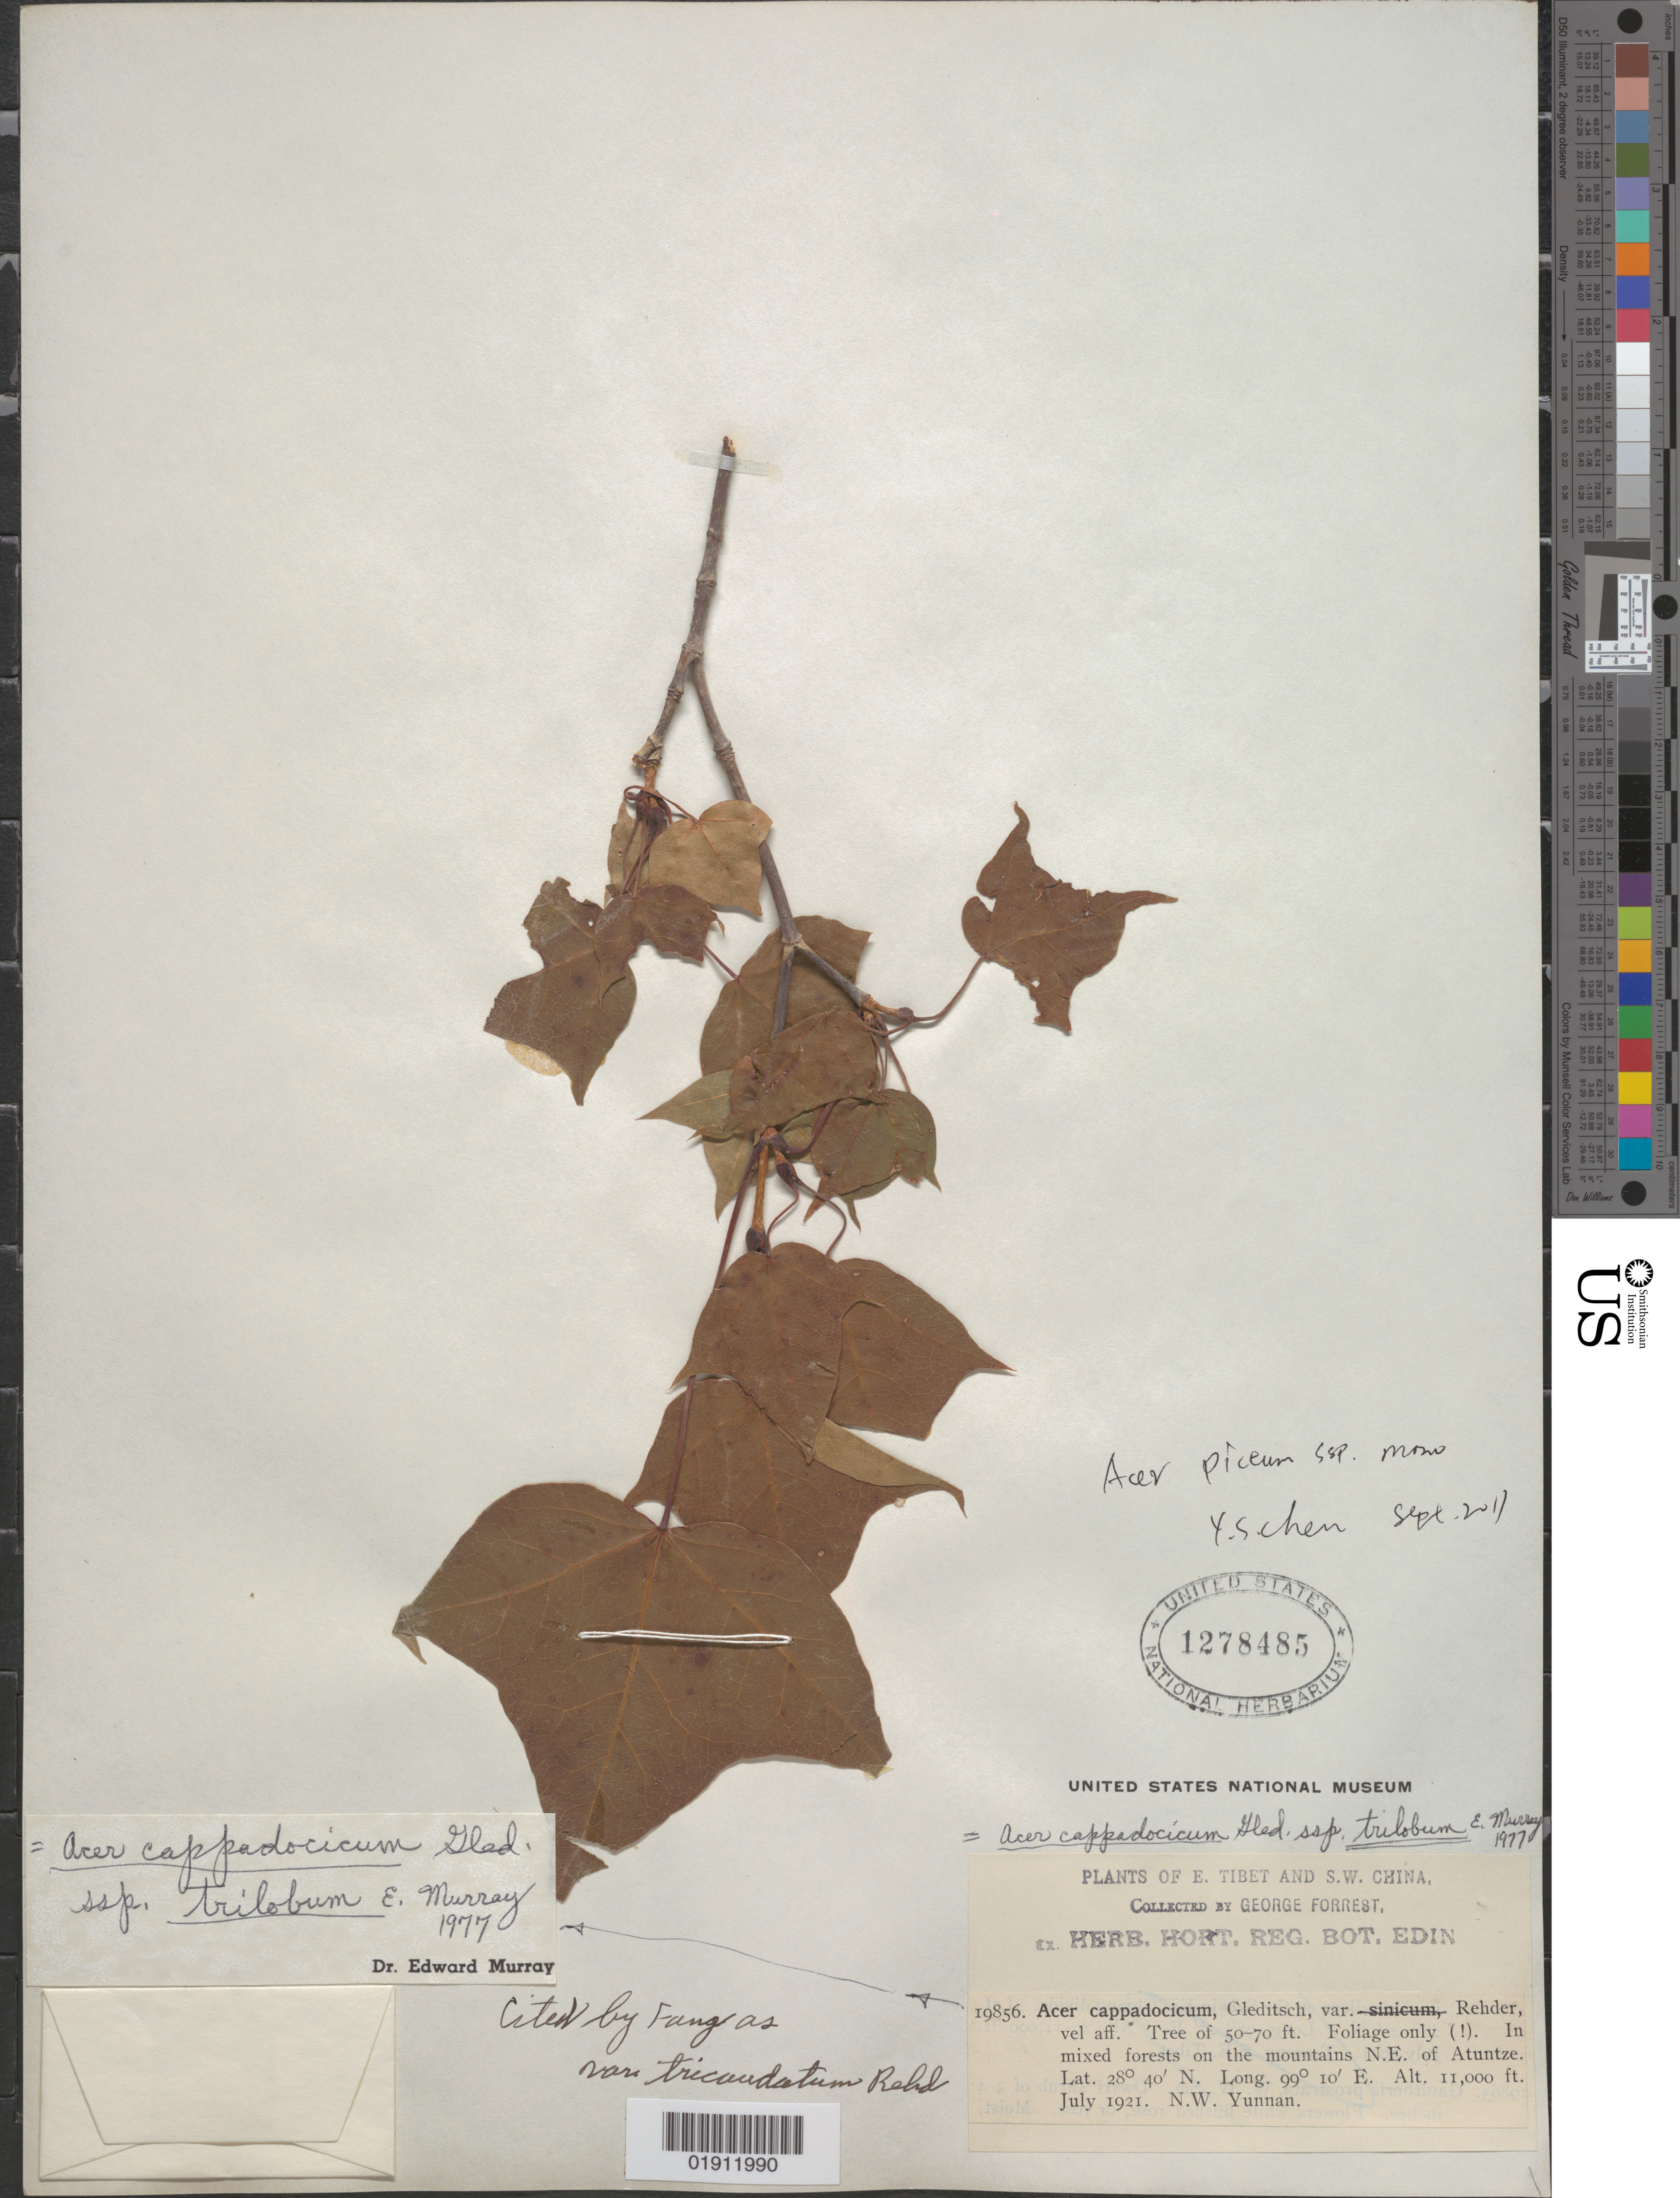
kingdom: Plantae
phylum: Tracheophyta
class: Magnoliopsida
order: Sapindales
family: Sapindaceae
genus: Acer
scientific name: Acer cappadocicum subsp. trilobum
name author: A.E. Murray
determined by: Murray, Edward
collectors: G. Forrest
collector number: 19856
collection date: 1921-07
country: China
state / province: Yunnan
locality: NW Yunnan, NE of Atuntze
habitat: In mixed forests on mountains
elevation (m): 3353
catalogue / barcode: US 1278485